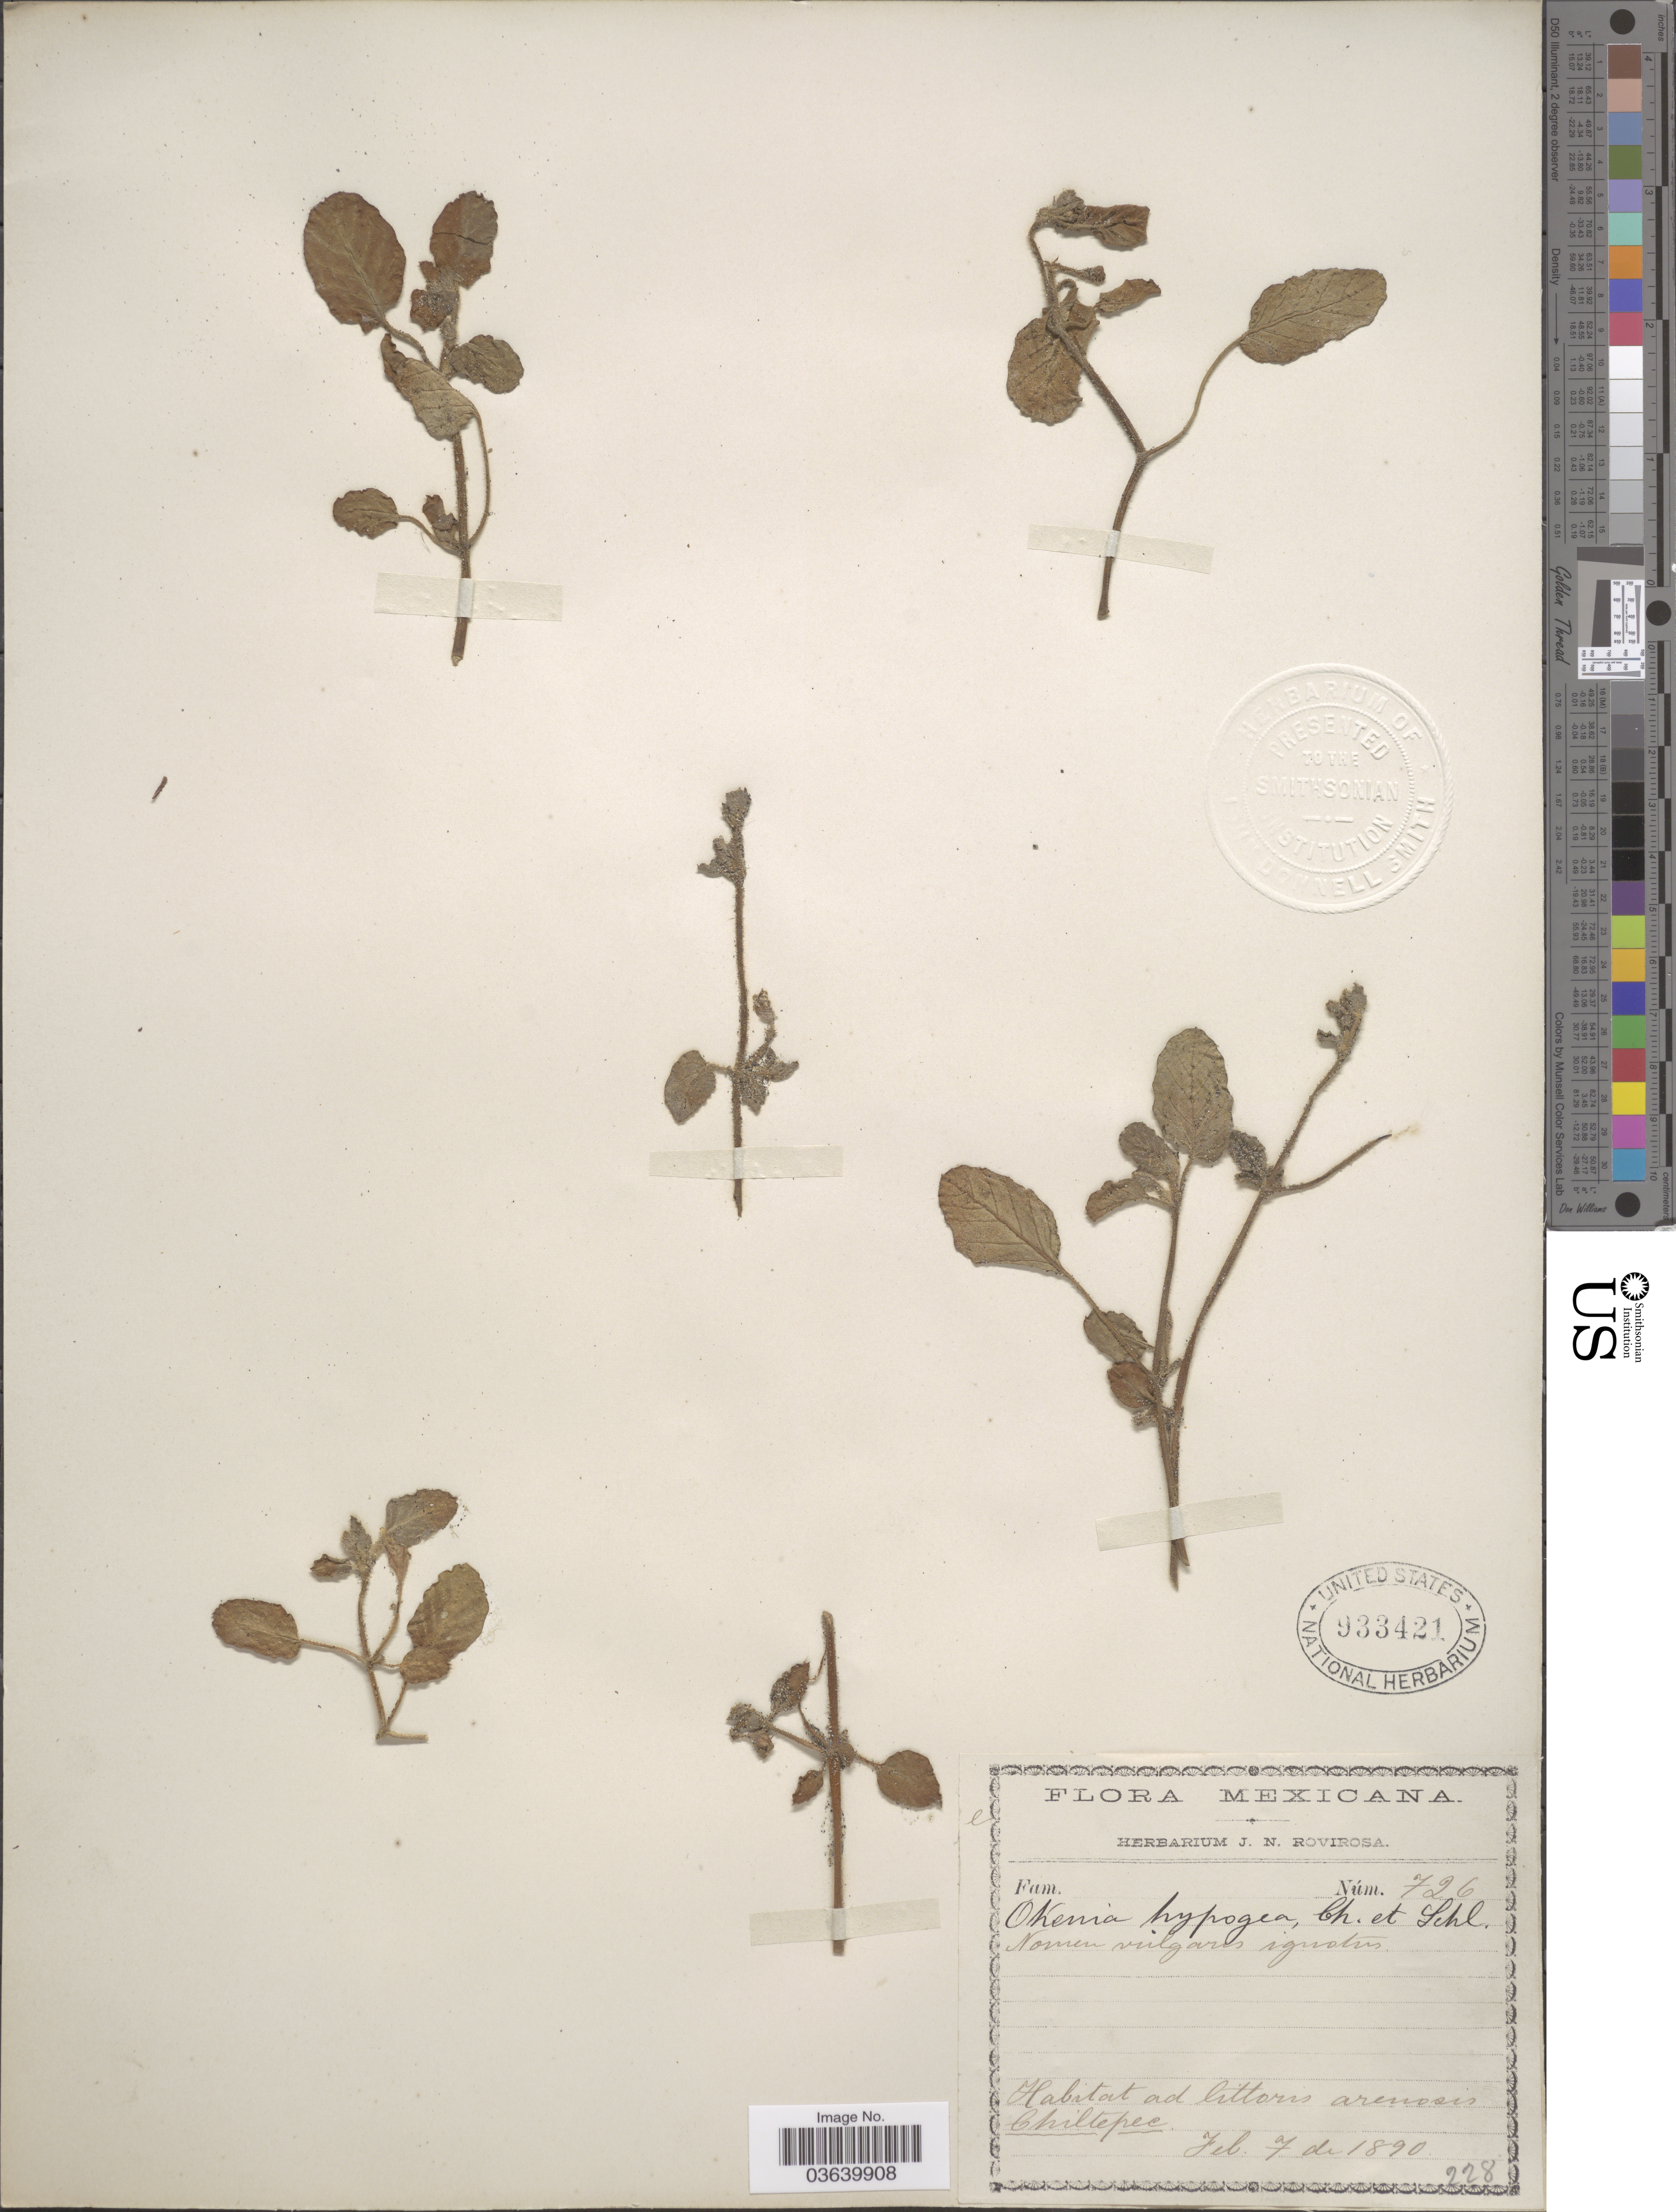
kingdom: Plantae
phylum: Tracheophyta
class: Magnoliopsida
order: Caryophyllales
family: Nyctaginaceae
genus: Okenia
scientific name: Okenia hypogaea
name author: Schltdl. & Cham.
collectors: ex herb. J. N. Rovirosa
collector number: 726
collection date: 1890-02-07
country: Mexico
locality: Chiltepec.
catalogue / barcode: US 933421